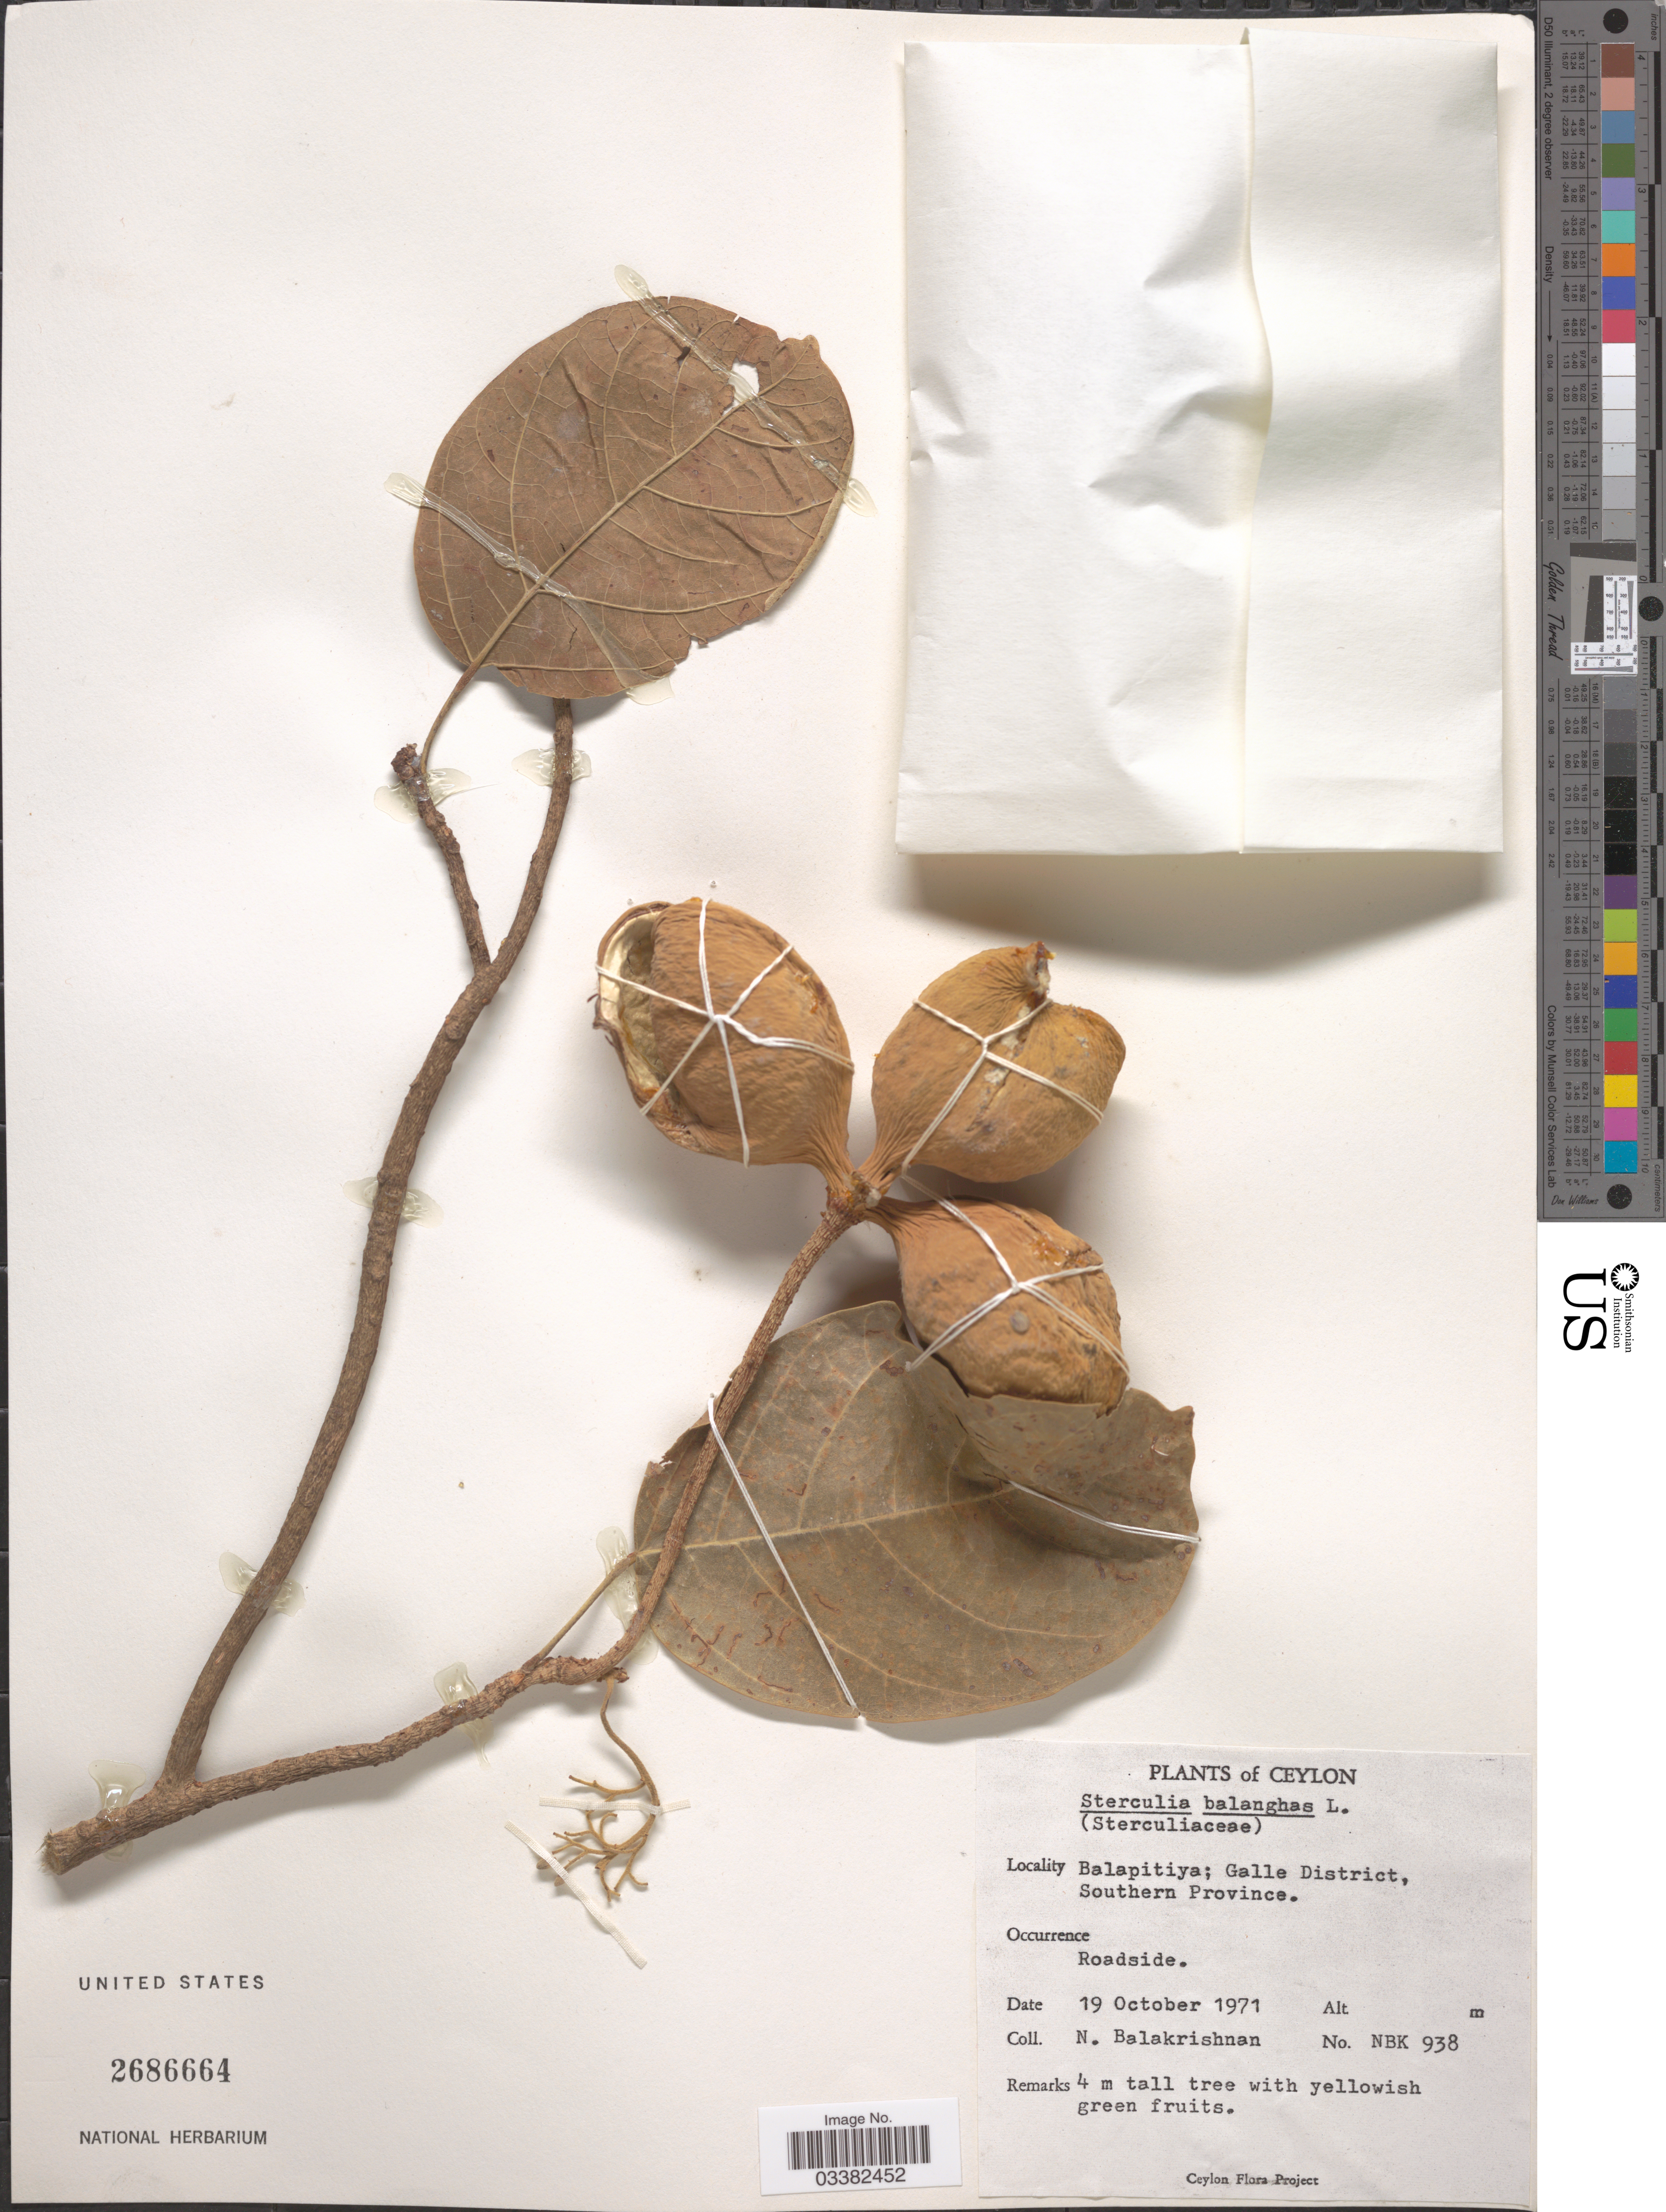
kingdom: Plantae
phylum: Tracheophyta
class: Magnoliopsida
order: Malvales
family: Malvaceae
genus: Sterculia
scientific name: Sterculia balanghas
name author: L.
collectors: N. Balakrishnan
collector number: NBK 938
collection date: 1971-10-19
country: Sri Lanka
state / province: Southern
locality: Ceylon. Balapitiya; Galle District.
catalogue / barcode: US 2686664